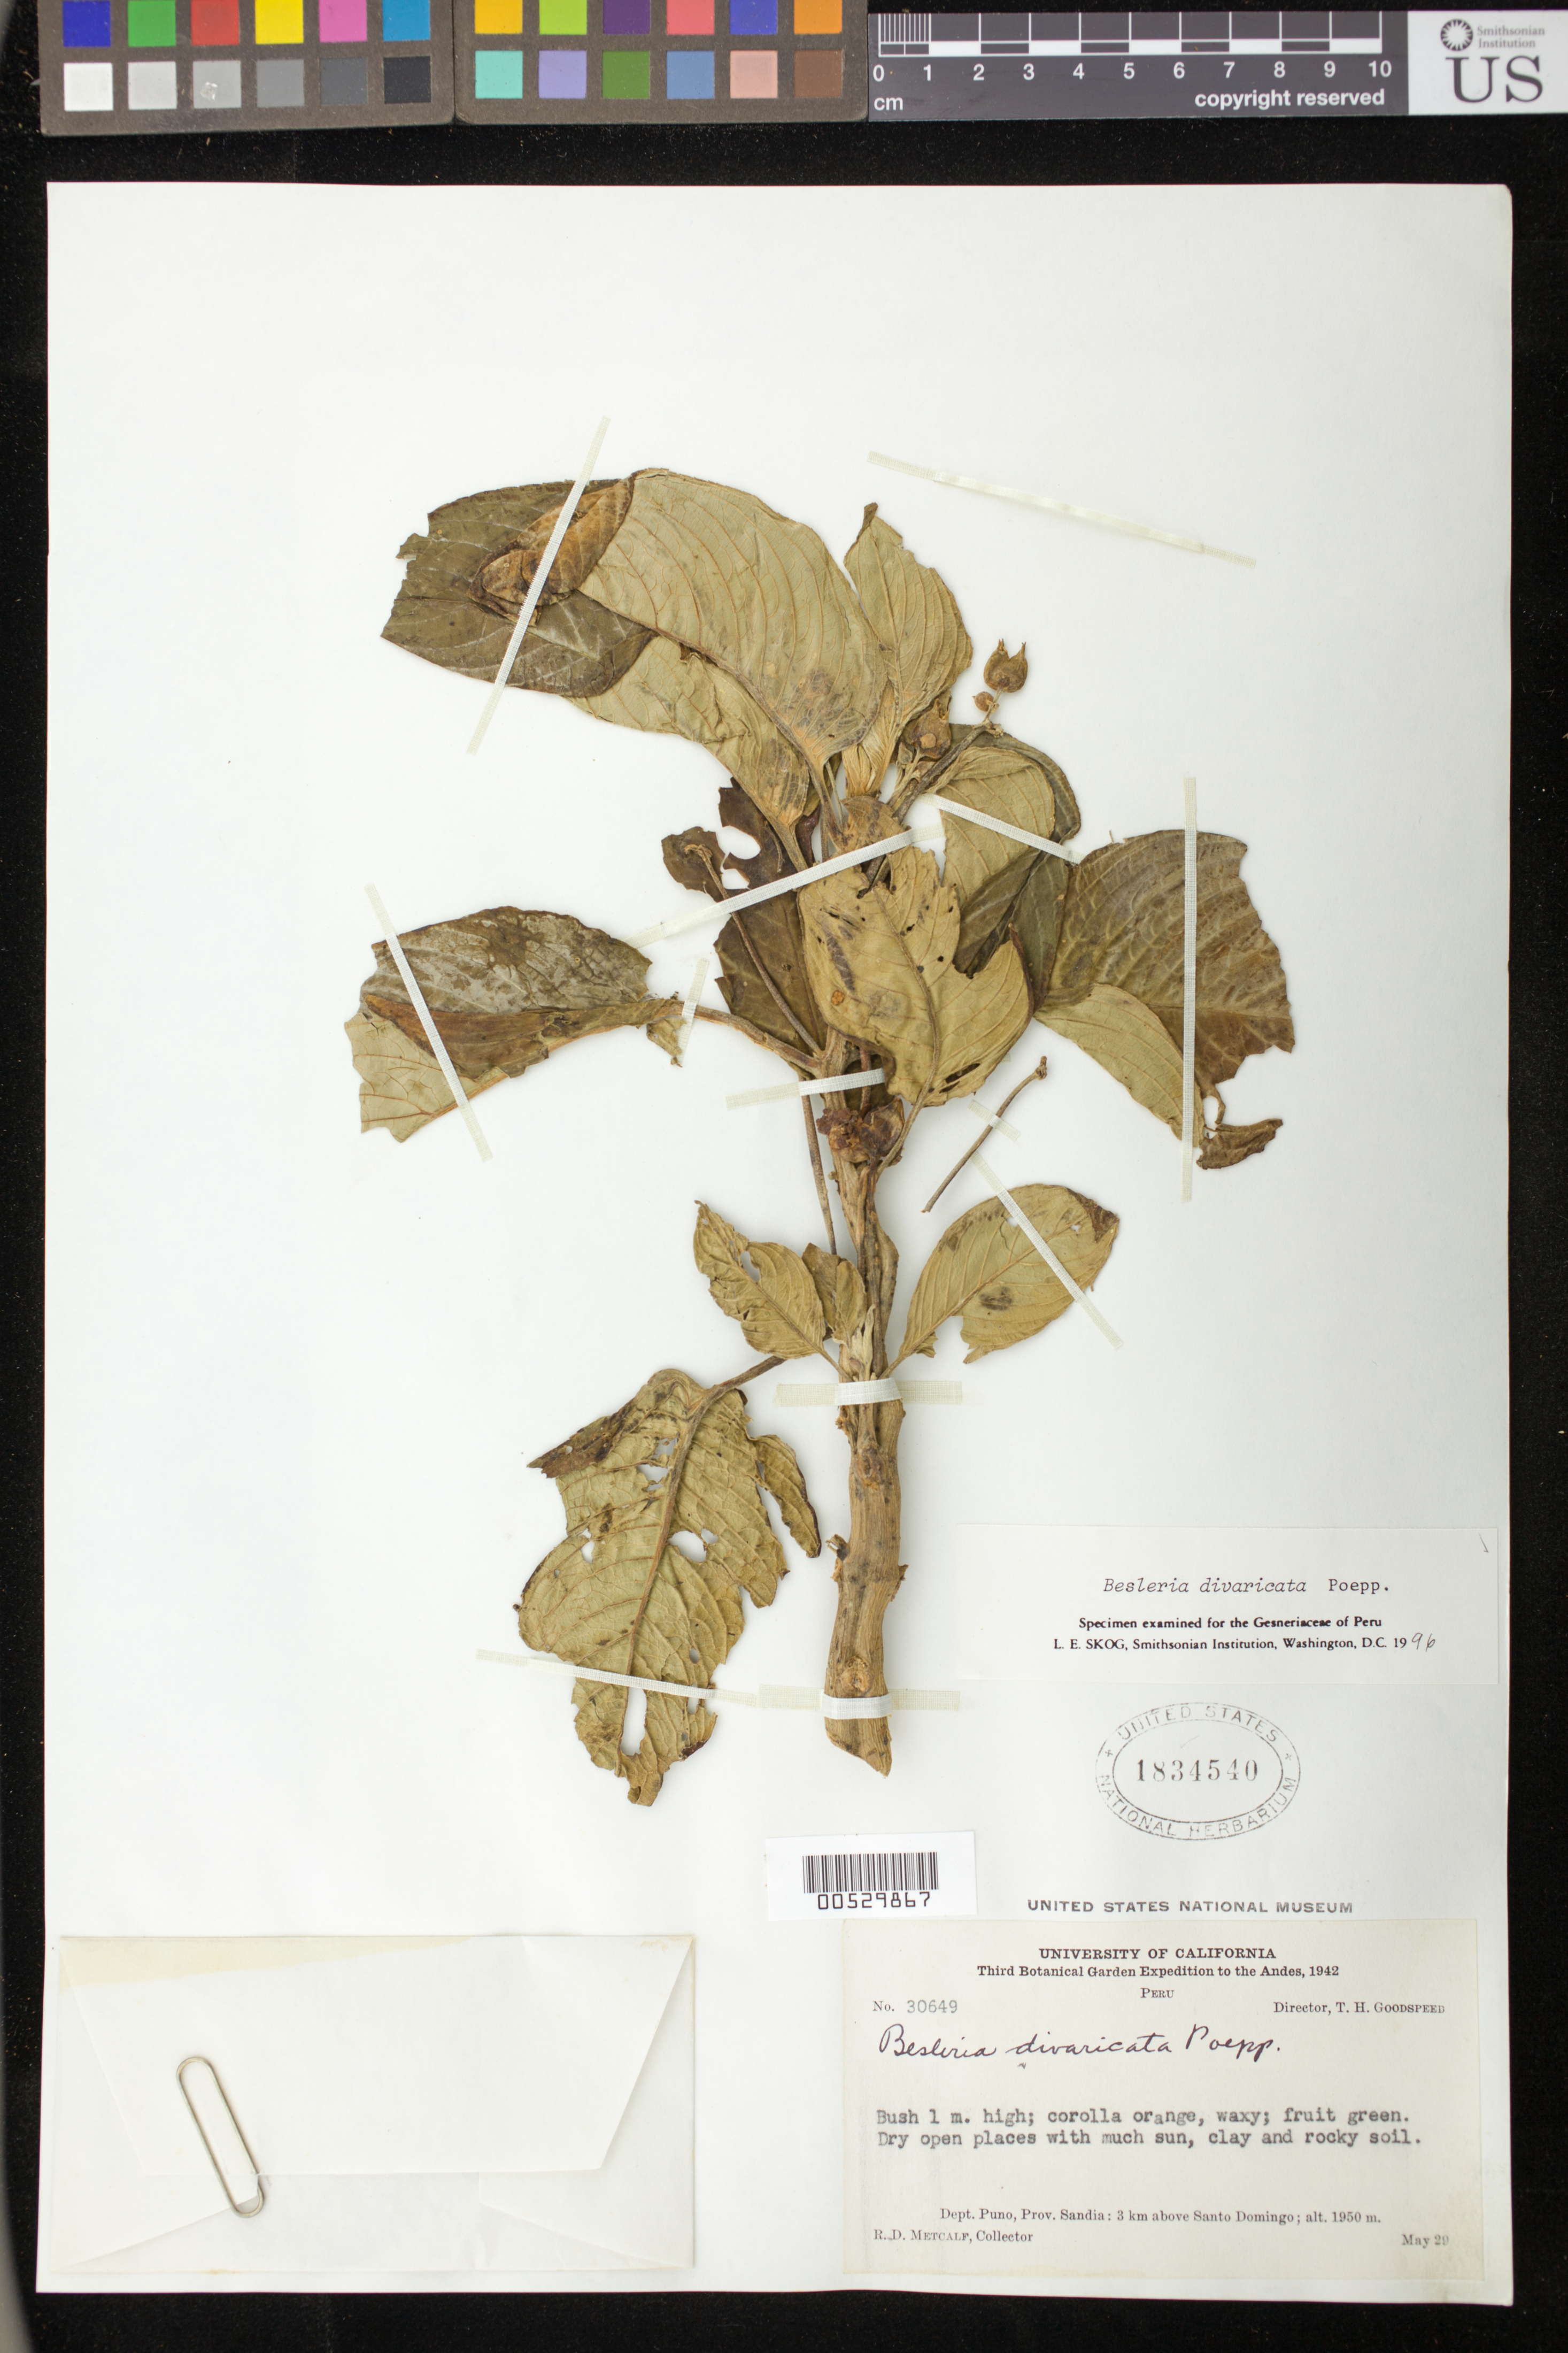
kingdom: Plantae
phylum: Tracheophyta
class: Magnoliopsida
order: Lamiales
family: Gesneriaceae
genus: Besleria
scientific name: Besleria divaricata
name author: Poepp.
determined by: Skog, Laurence E.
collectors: R. D. Metcalf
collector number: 30649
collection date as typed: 29 May 1942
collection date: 1942-05-29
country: Peru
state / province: Puno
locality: Prov. Sandia: 3 km above Santo Domingo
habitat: Dry open places with much sun, clay and rocky soil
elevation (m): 1950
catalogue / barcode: US 1834540